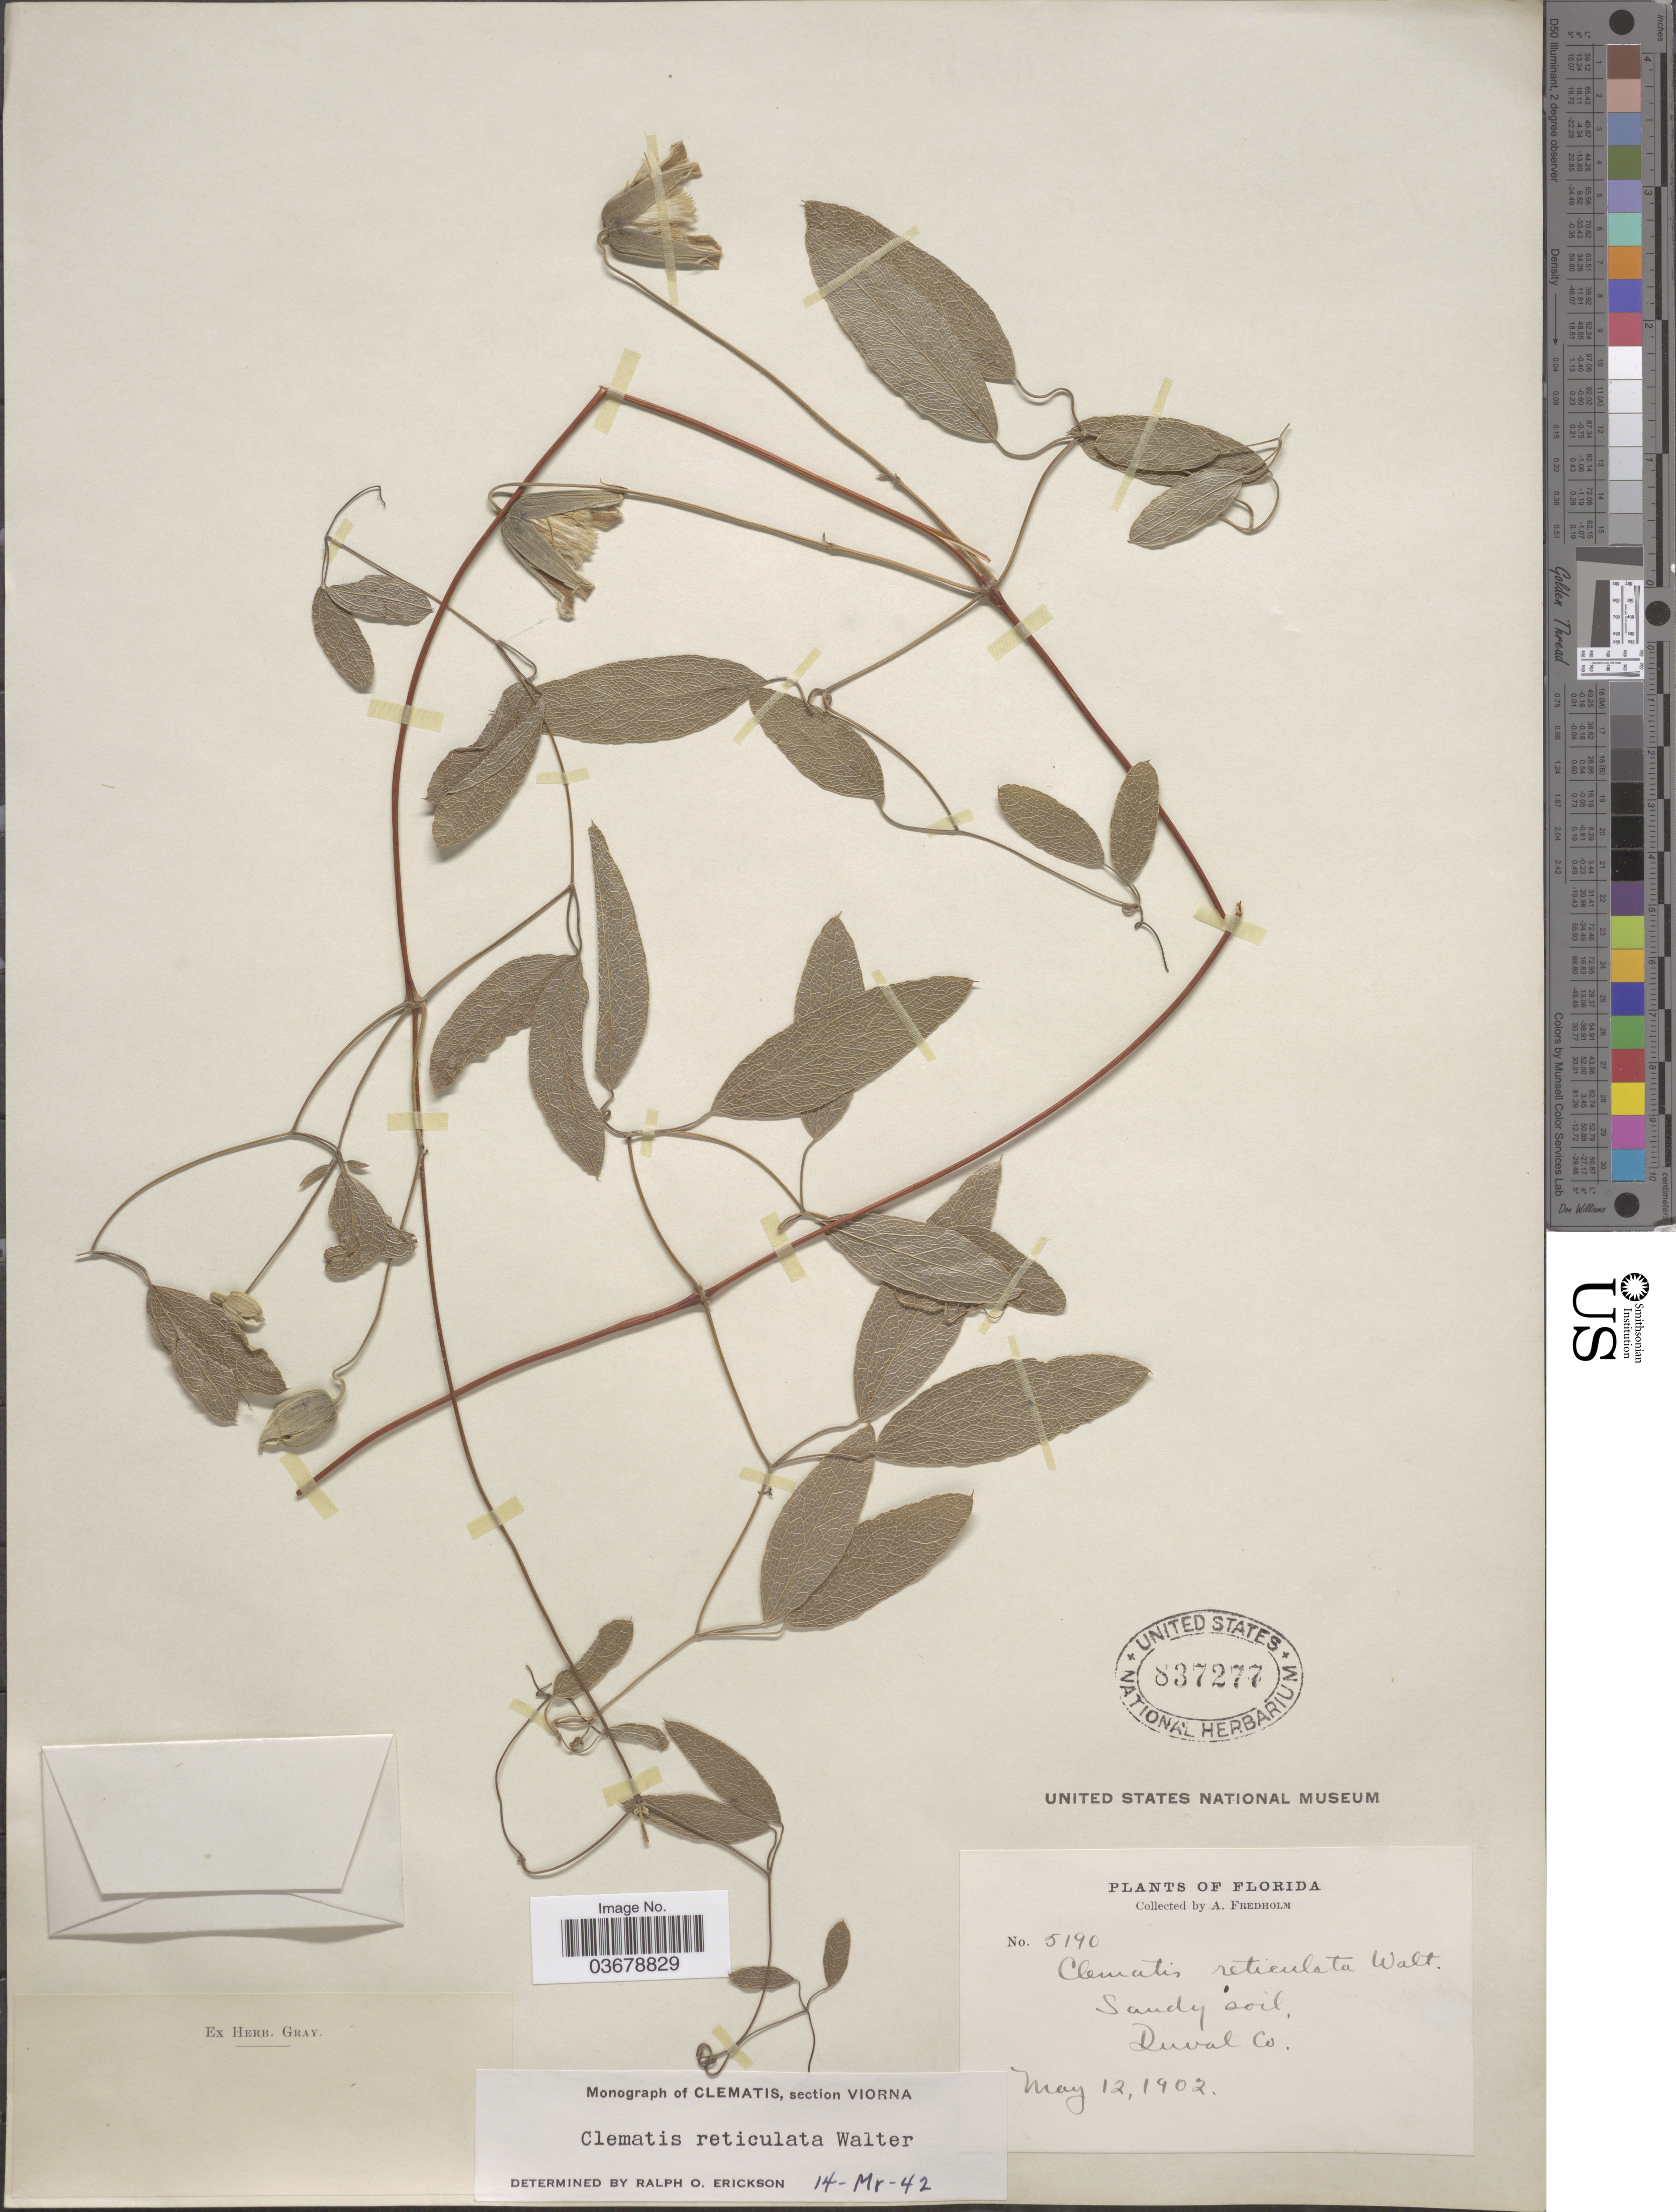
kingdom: Plantae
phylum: Tracheophyta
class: Magnoliopsida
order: Ranunculales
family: Ranunculaceae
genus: Clematis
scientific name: Clematis viorna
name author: L.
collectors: A. Fredholm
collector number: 5190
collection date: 1902-05-12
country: United States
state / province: Florida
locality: Duval Co.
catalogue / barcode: US 837277